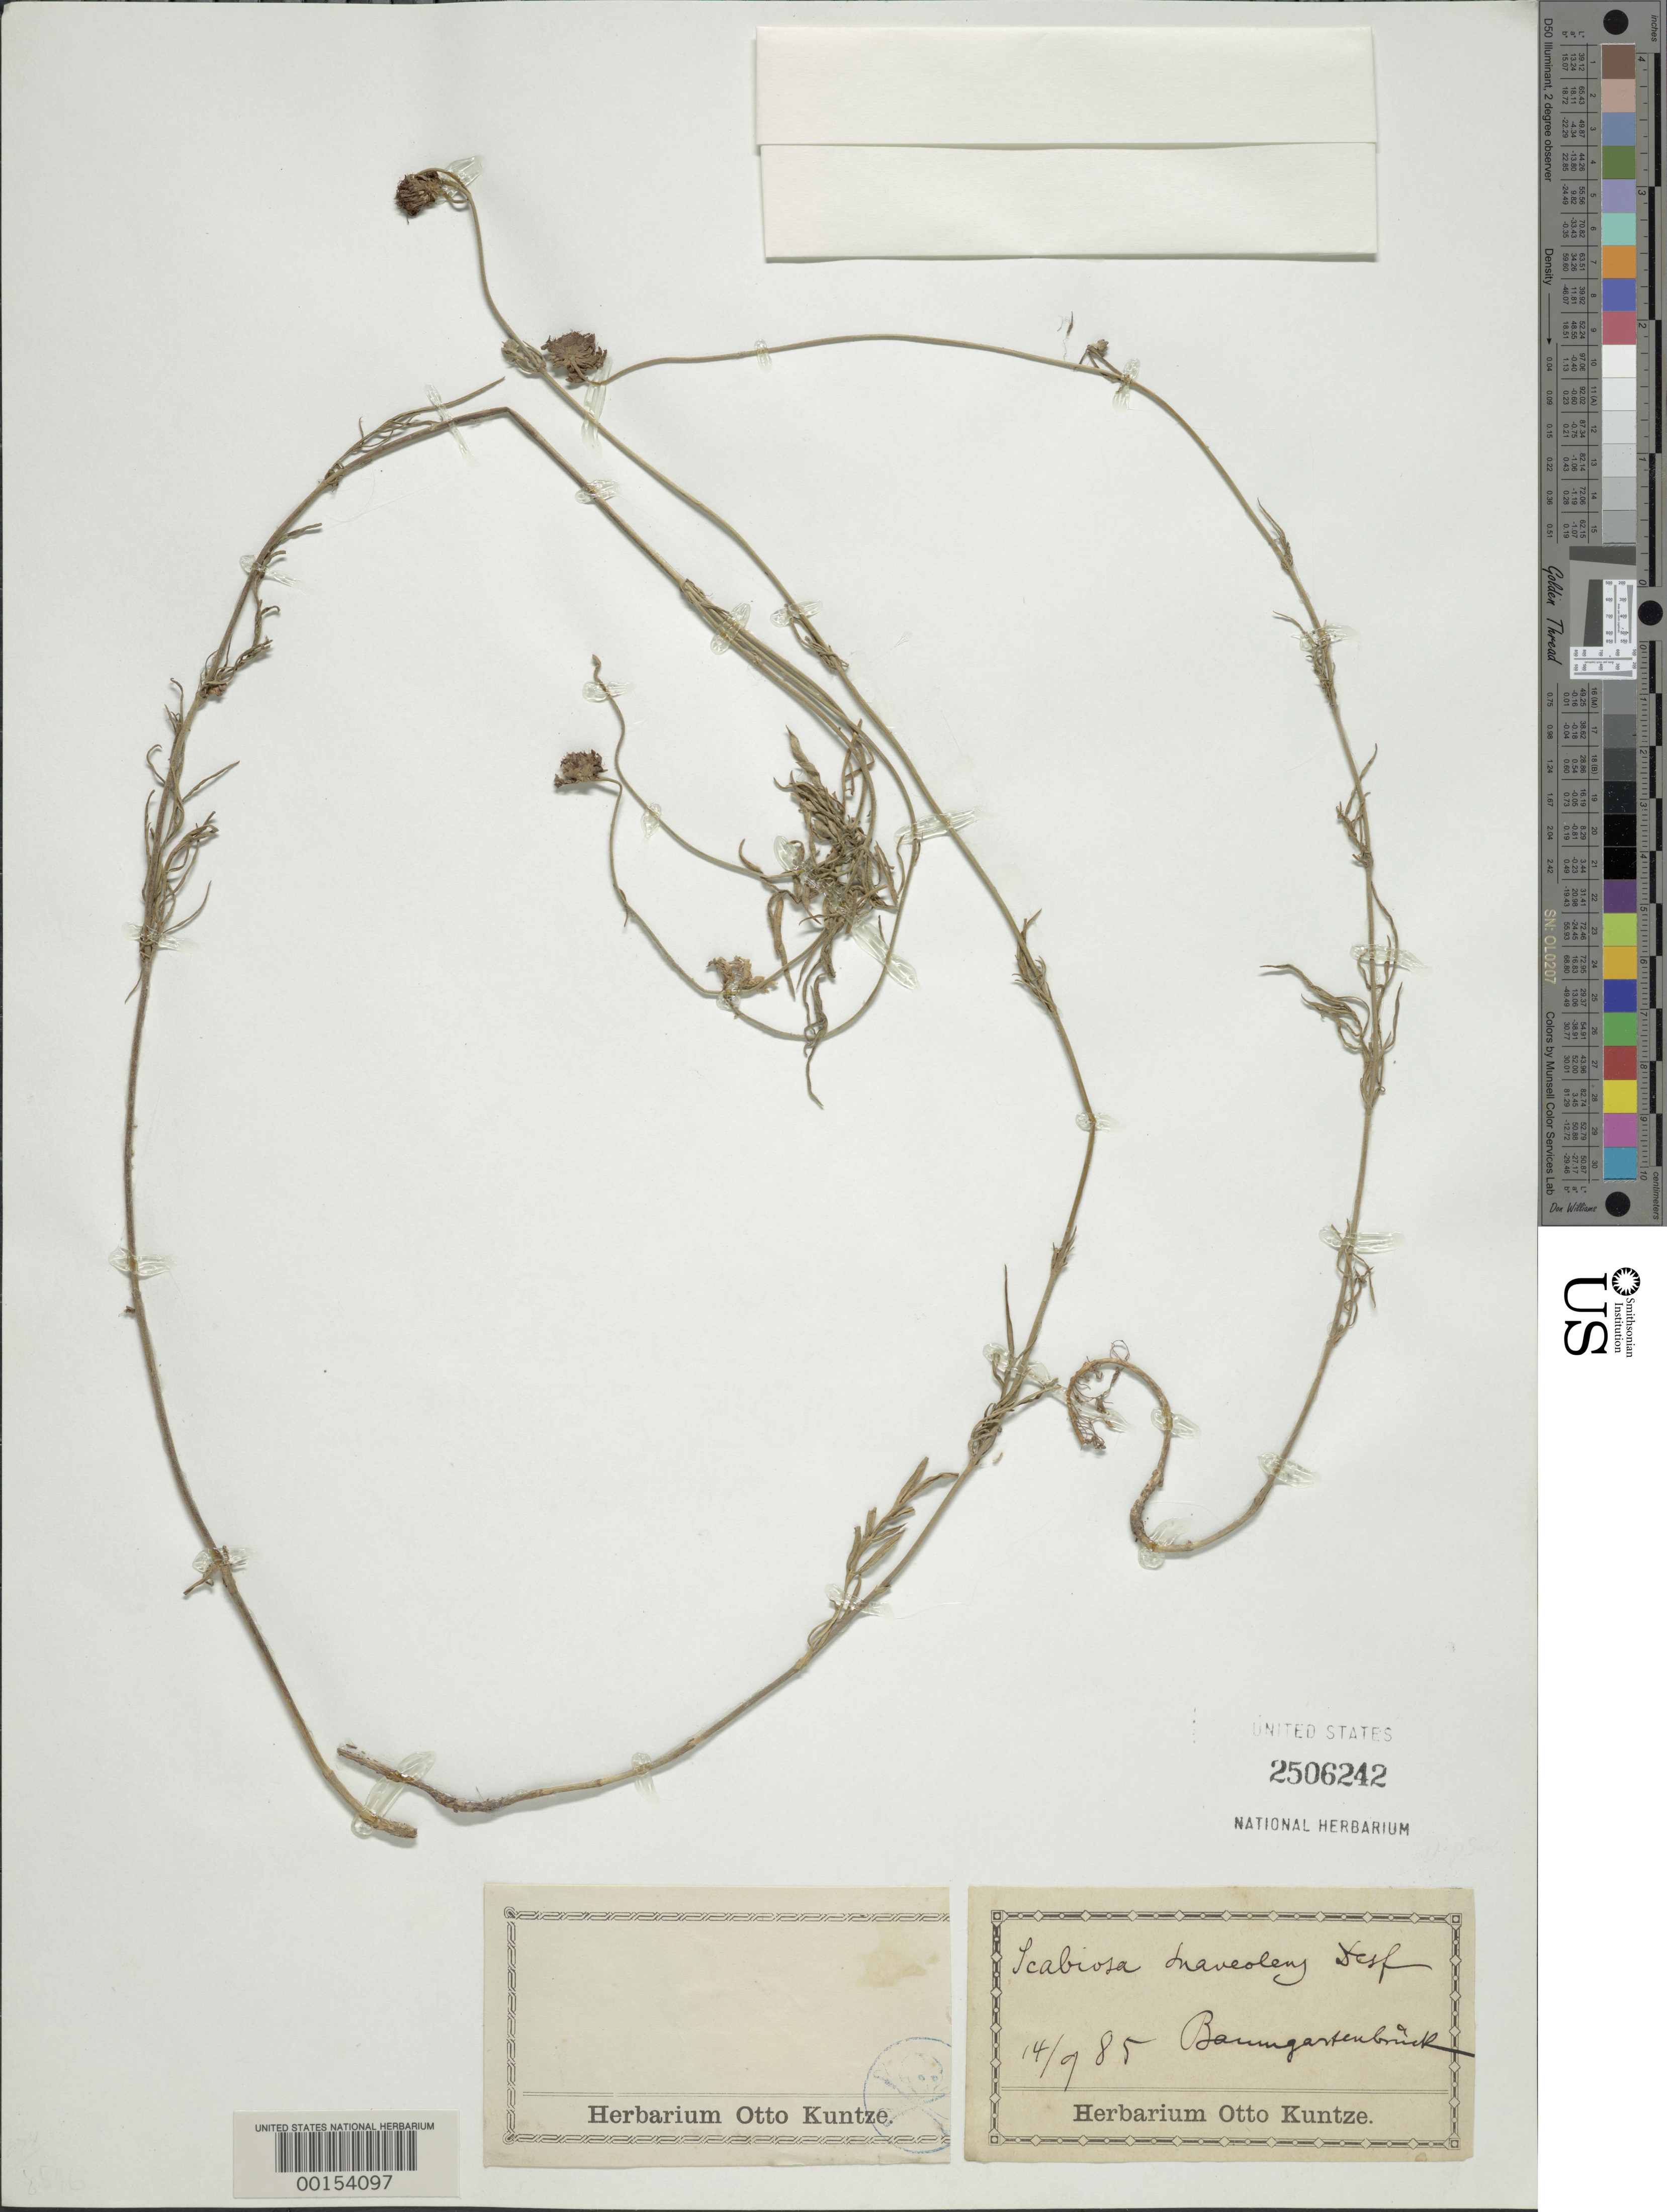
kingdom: Plantae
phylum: Tracheophyta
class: Magnoliopsida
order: Dipsacales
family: Caprifoliaceae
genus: Scabiosa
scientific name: Scabiosa suaveoleus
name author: Desf.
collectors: C.E.O. Kuntze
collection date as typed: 14 Aug 1885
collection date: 1885-08-14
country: Germany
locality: Baumgartenbrick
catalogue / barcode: US 2506242